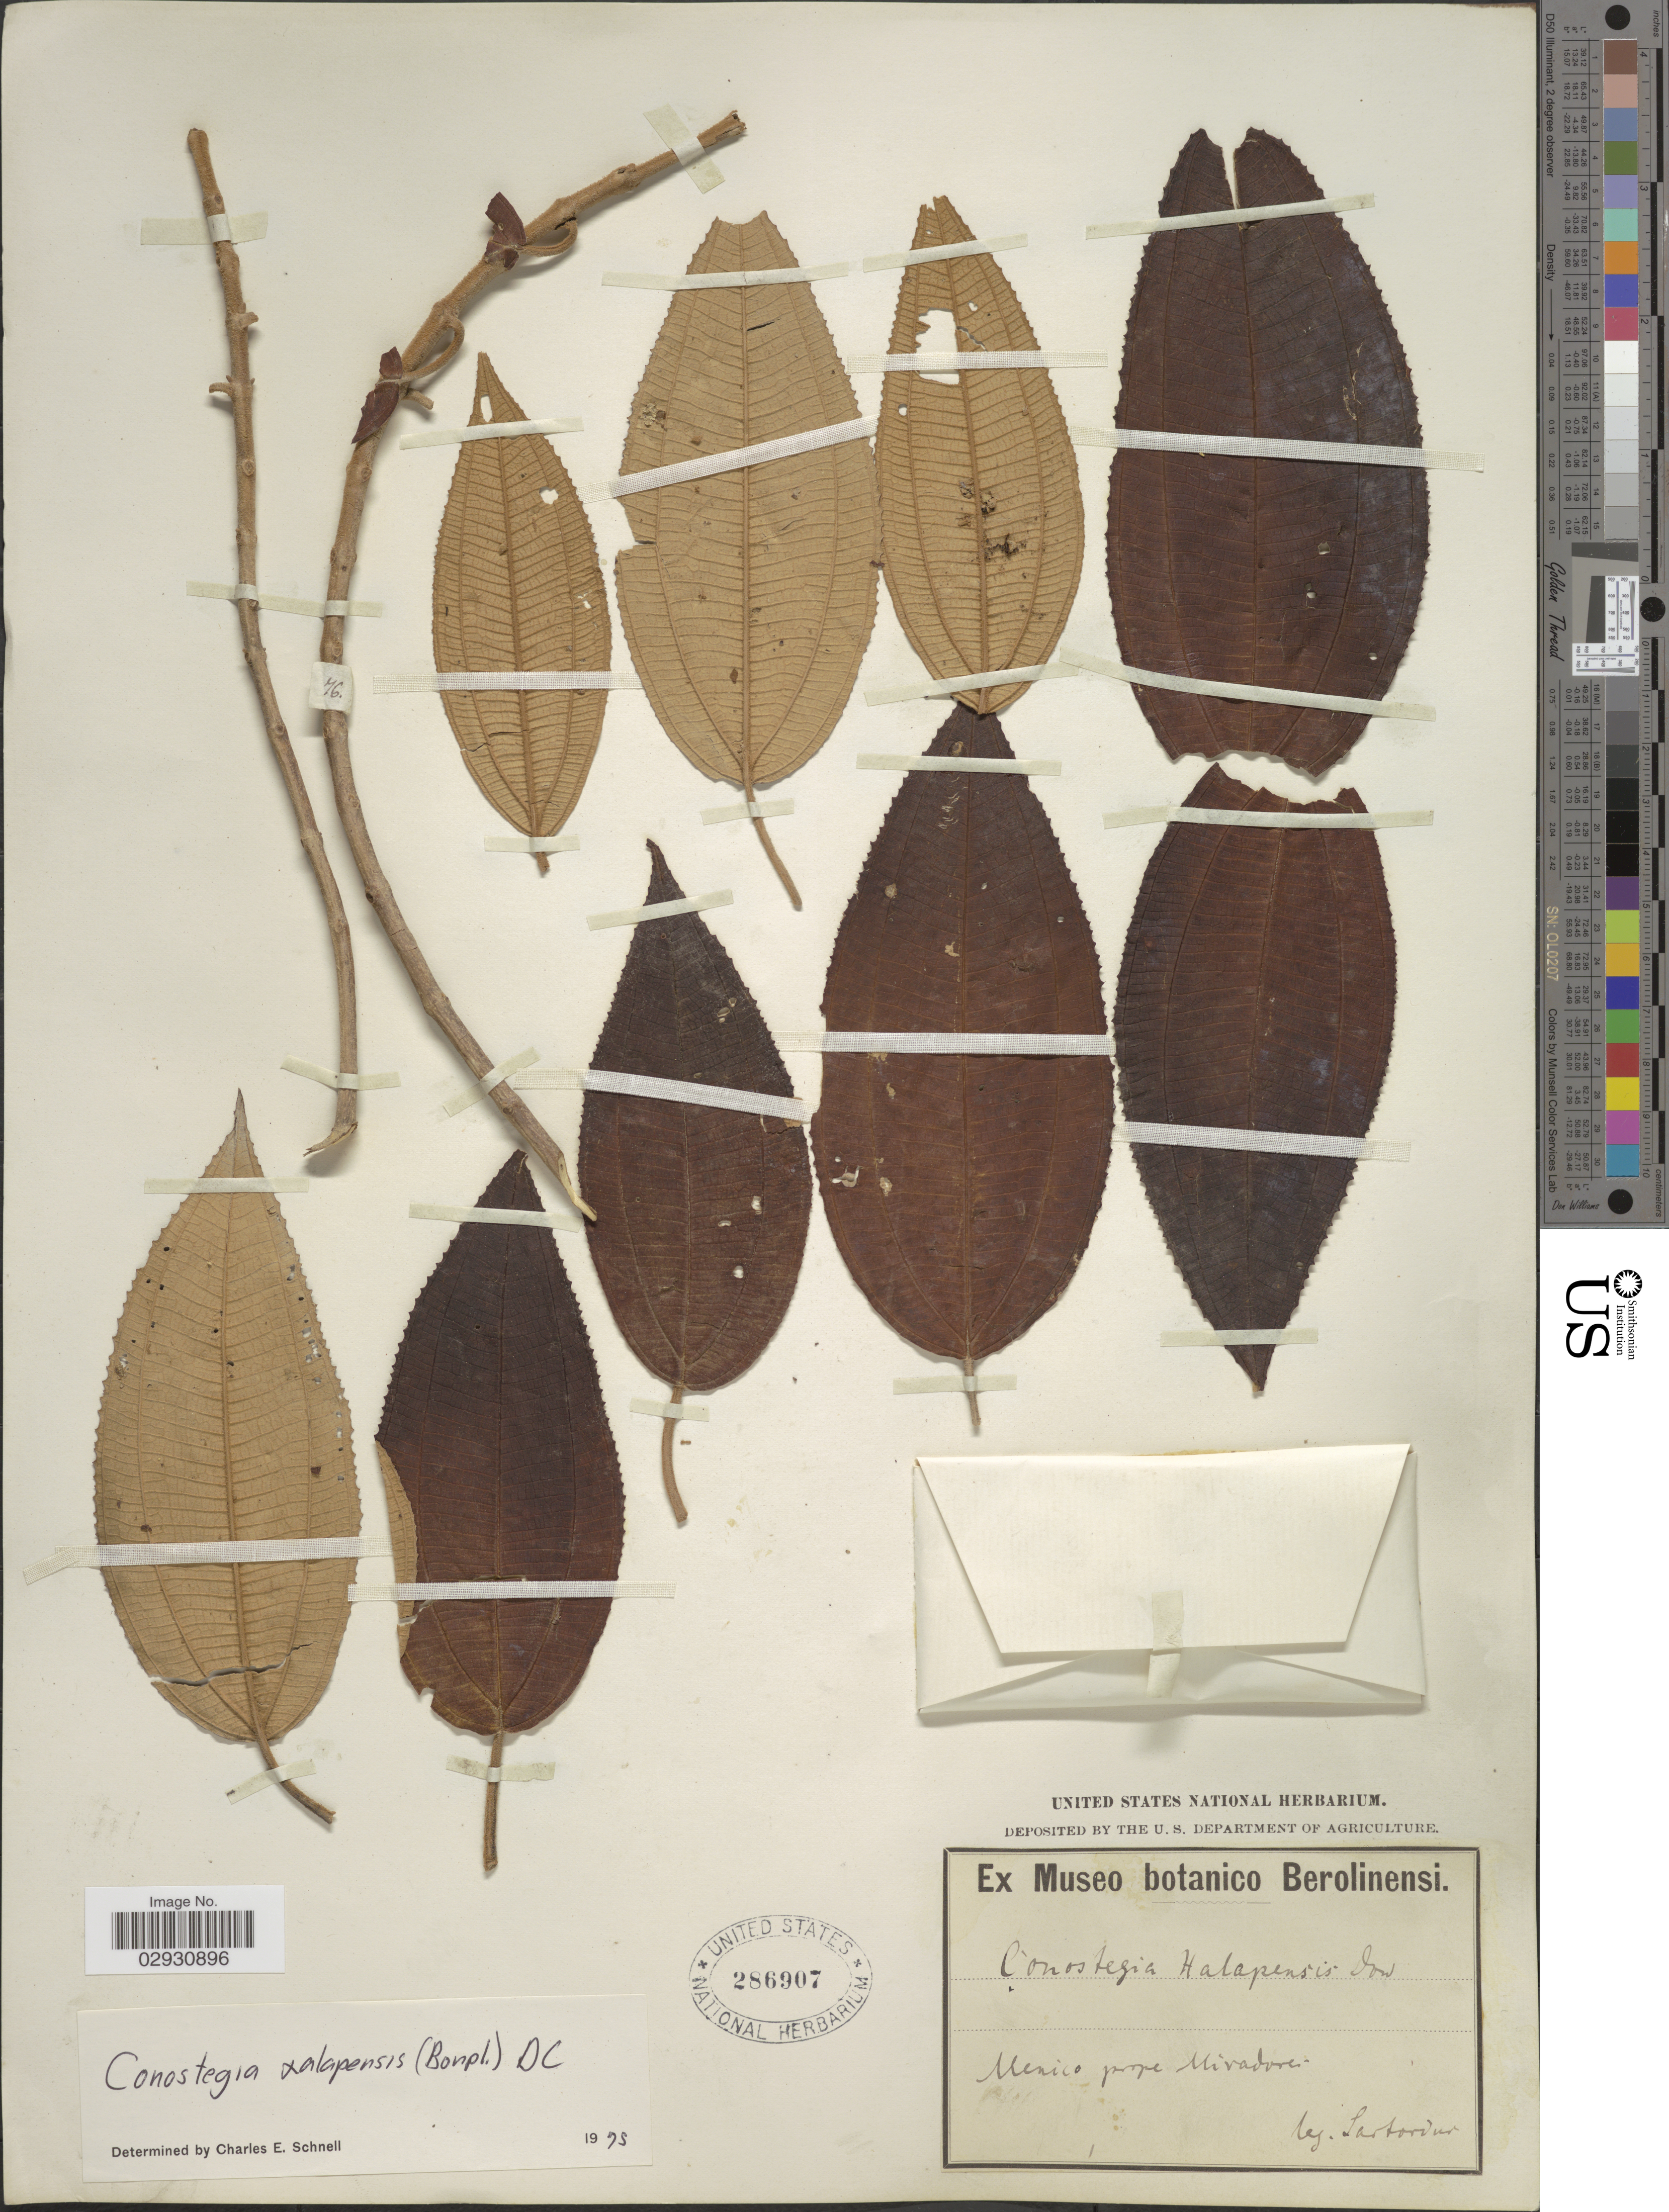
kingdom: Plantae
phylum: Tracheophyta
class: Magnoliopsida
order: Myrtales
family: Melastomataceae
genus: Conostegia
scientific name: Conostegia quadrangularis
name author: Schltdl. ex Steud.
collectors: -. Sartorius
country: Mexico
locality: Miradores.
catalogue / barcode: US 286907